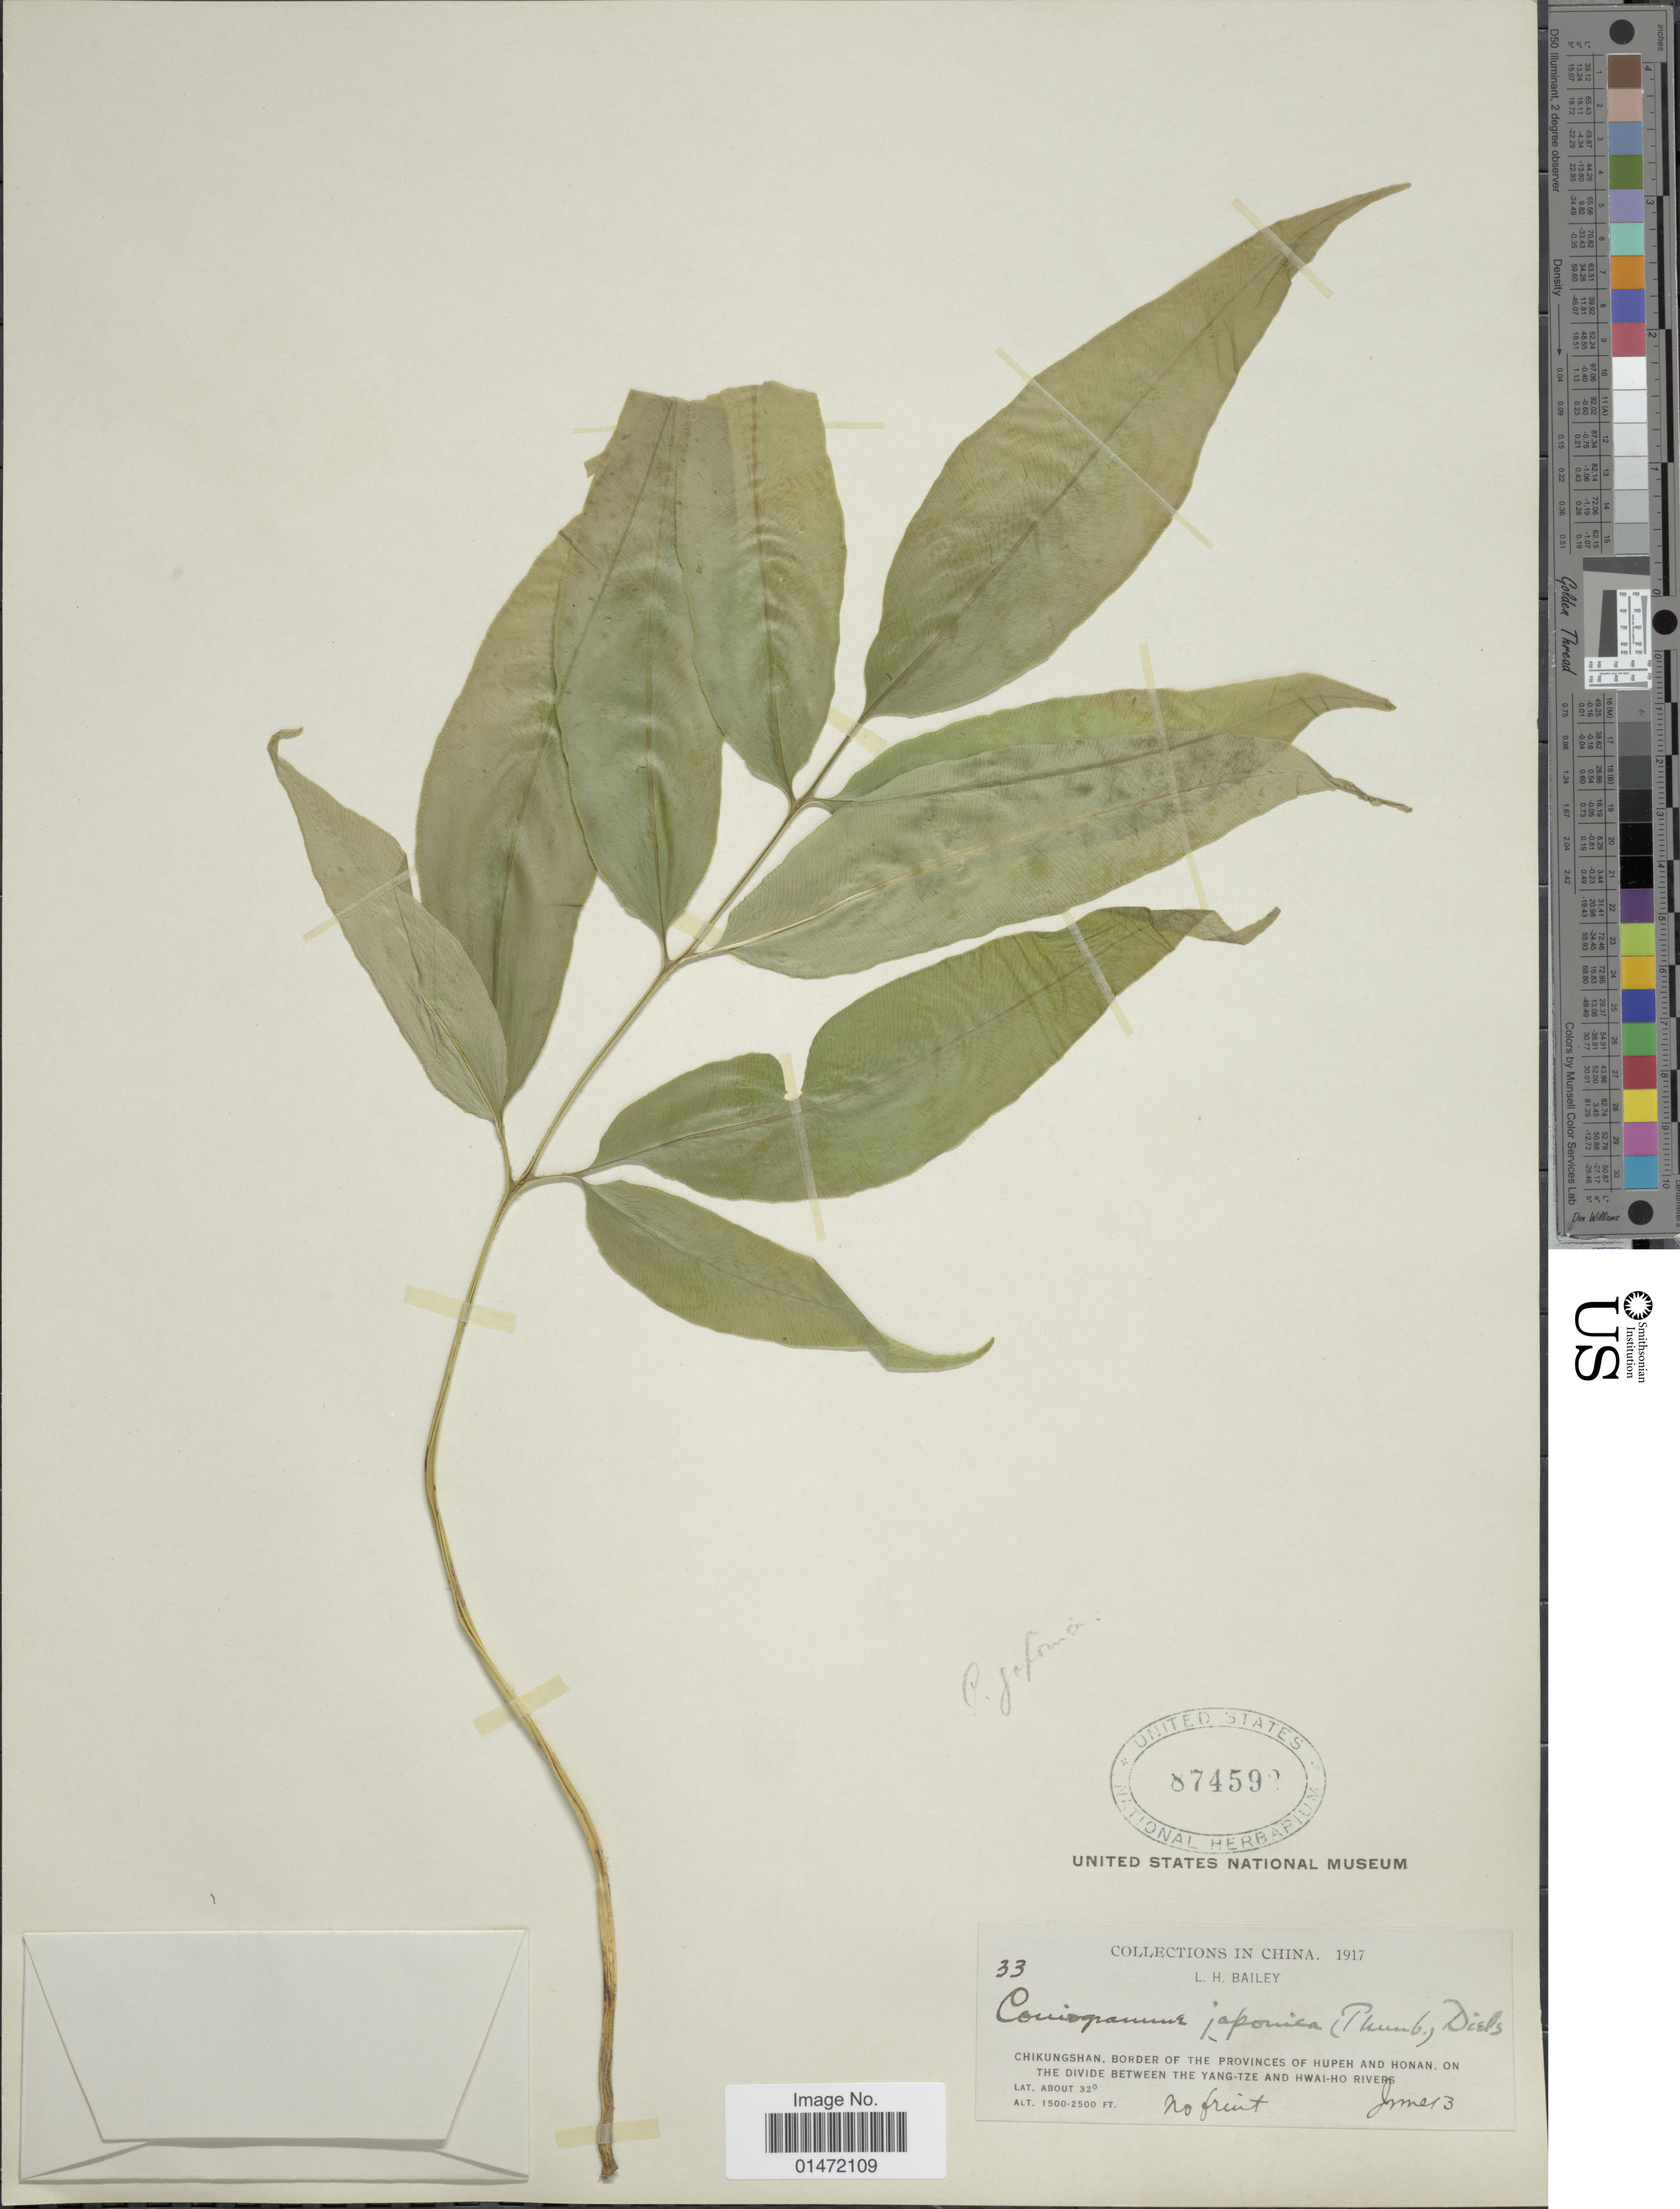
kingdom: Plantae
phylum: Tracheophyta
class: Polypodiopsida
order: Polypodiales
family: Pteridaceae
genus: Coniogramme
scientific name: Coniogramme japonica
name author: (Thunb. ex Murray) Diels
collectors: L. H. Bailey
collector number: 33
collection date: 1917-06-13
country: China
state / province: Hubei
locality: Chikungshan, border of the Provinces of Hupeh and Honan, on the divide between the Yang-Tze and Hwai-Ho Rivers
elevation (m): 457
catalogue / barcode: US 874592